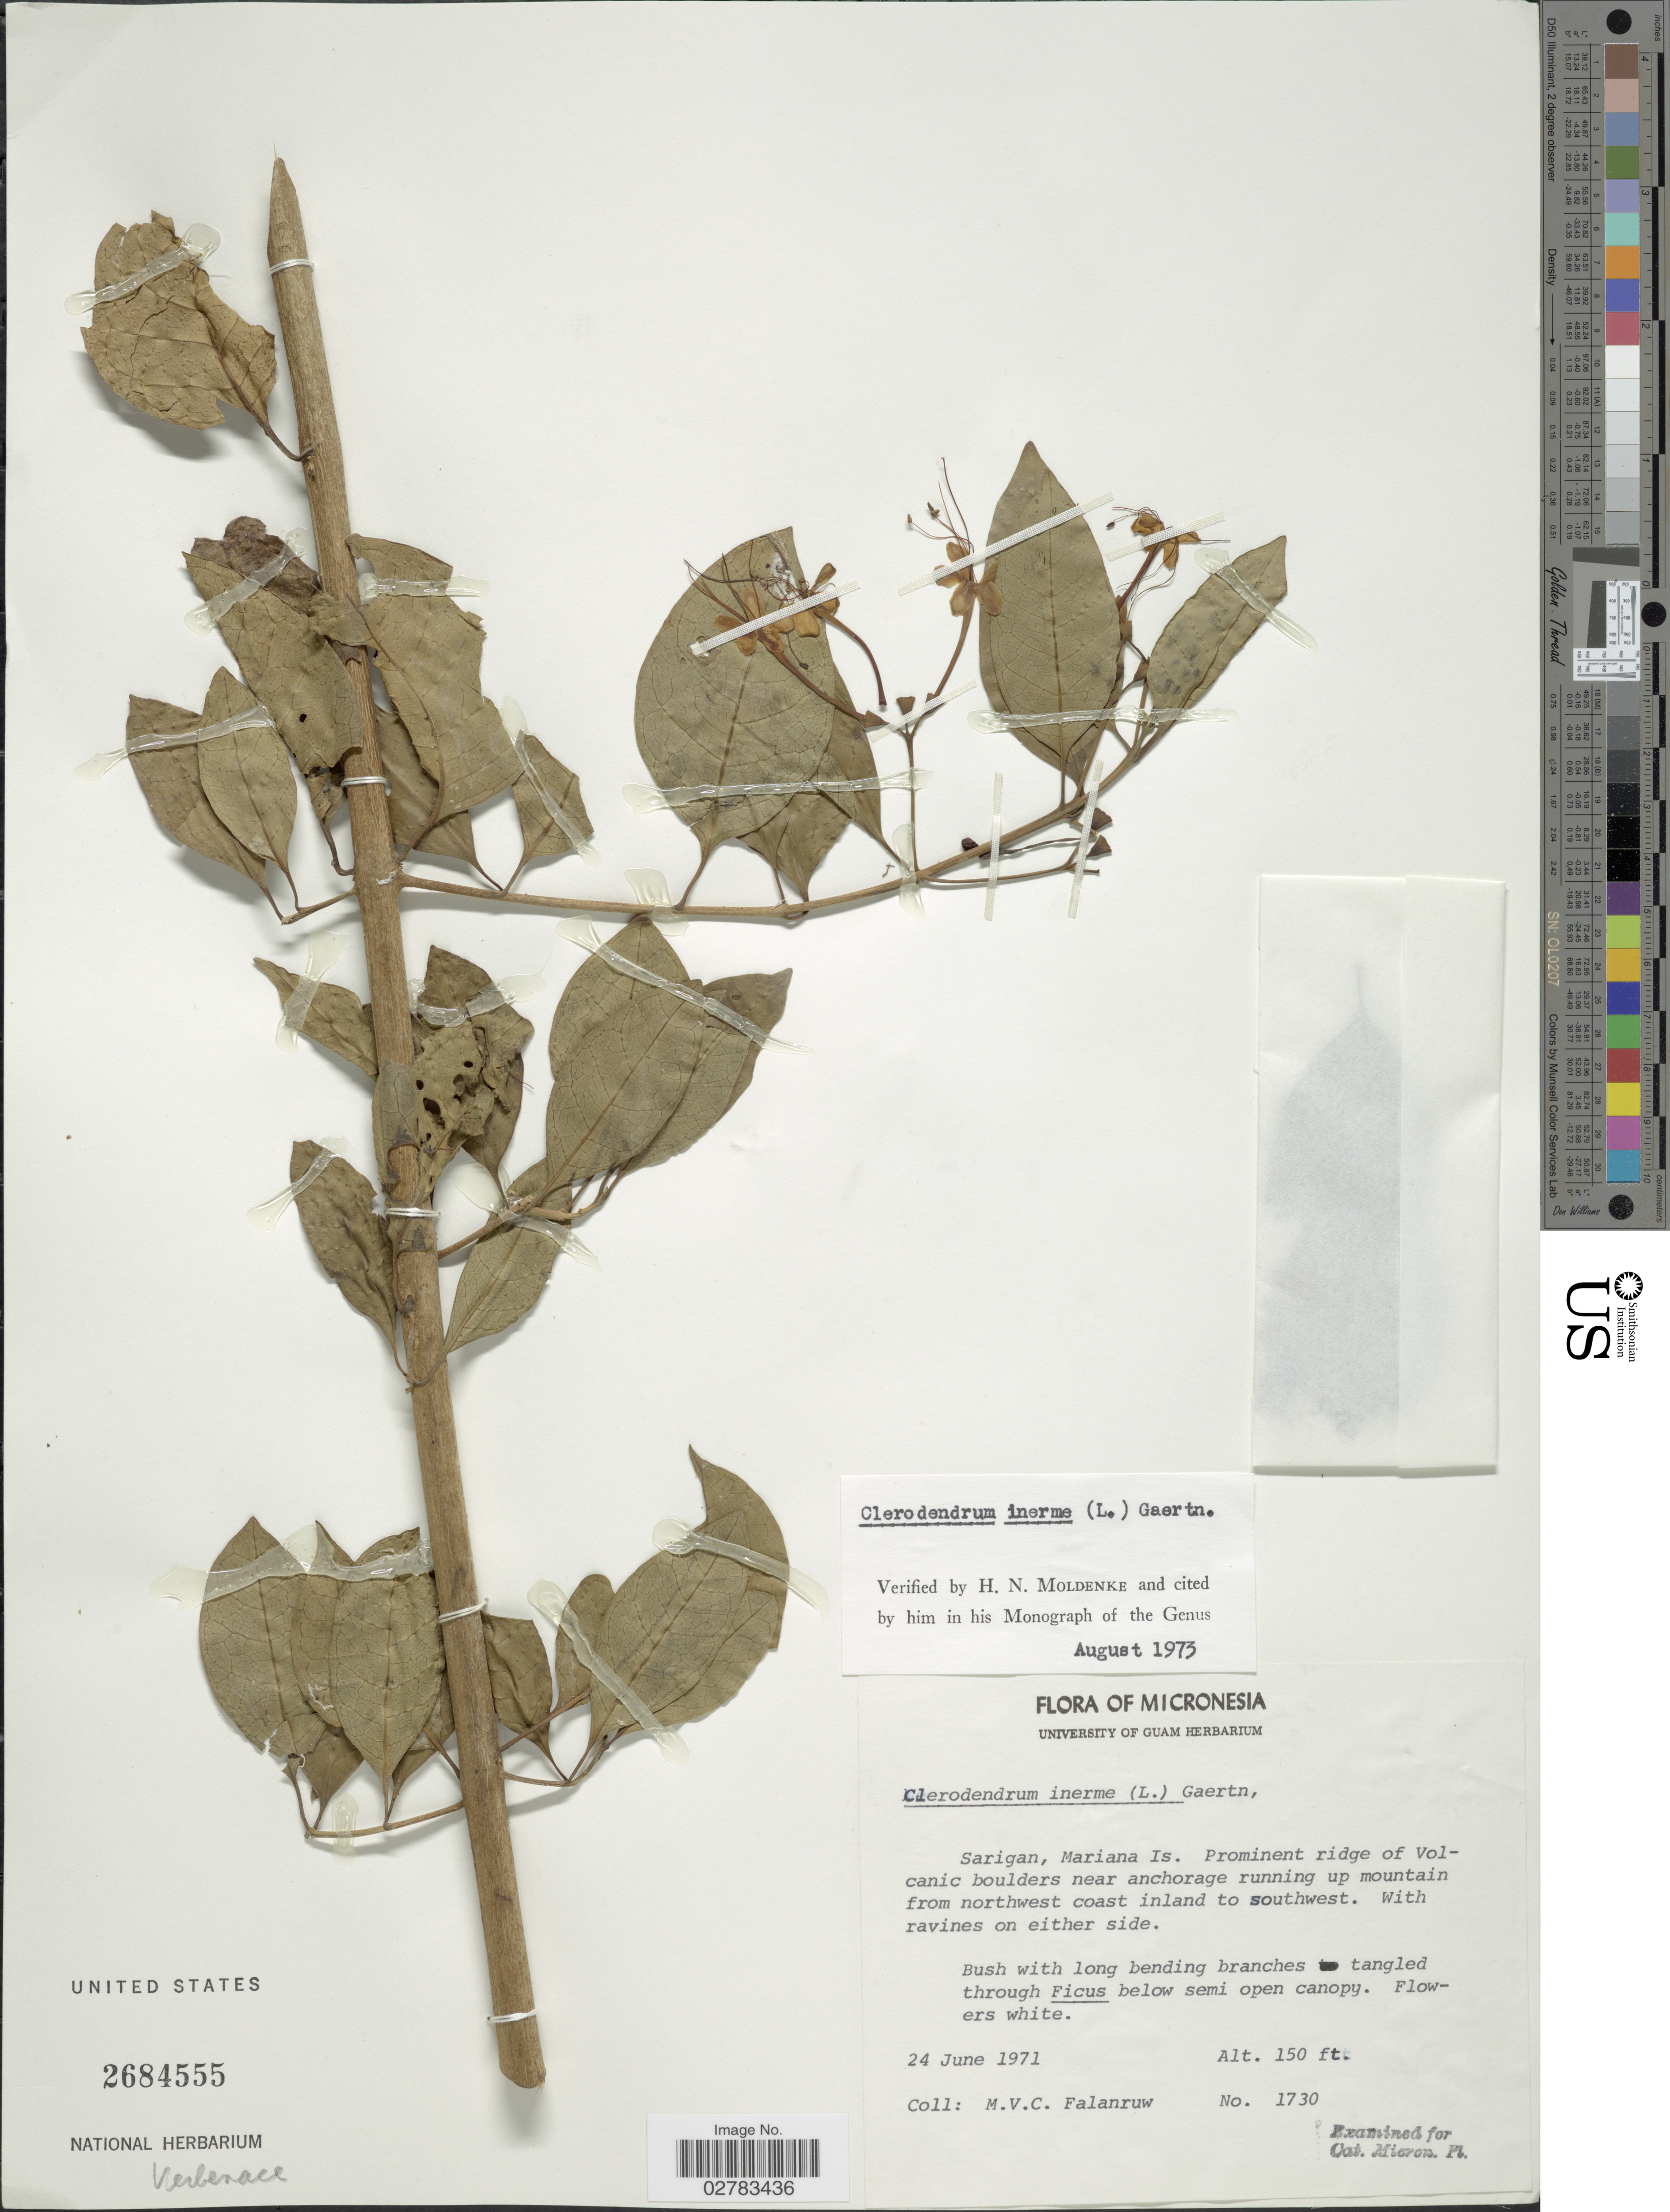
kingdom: Plantae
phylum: Tracheophyta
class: Magnoliopsida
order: Lamiales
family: Lamiaceae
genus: Clerodendrum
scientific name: Clerodendrum inerme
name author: (L.) Gaertn.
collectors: M. V. Falanruw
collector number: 1730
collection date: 1971-06-24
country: Northern Mariana Islands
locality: Micronesia, Sarigan, Mariana Is., Prominent ridge of Volcanic boulders near anchorage running up mountain from northwest coast inland to southwest.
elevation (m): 46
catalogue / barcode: US 2684555